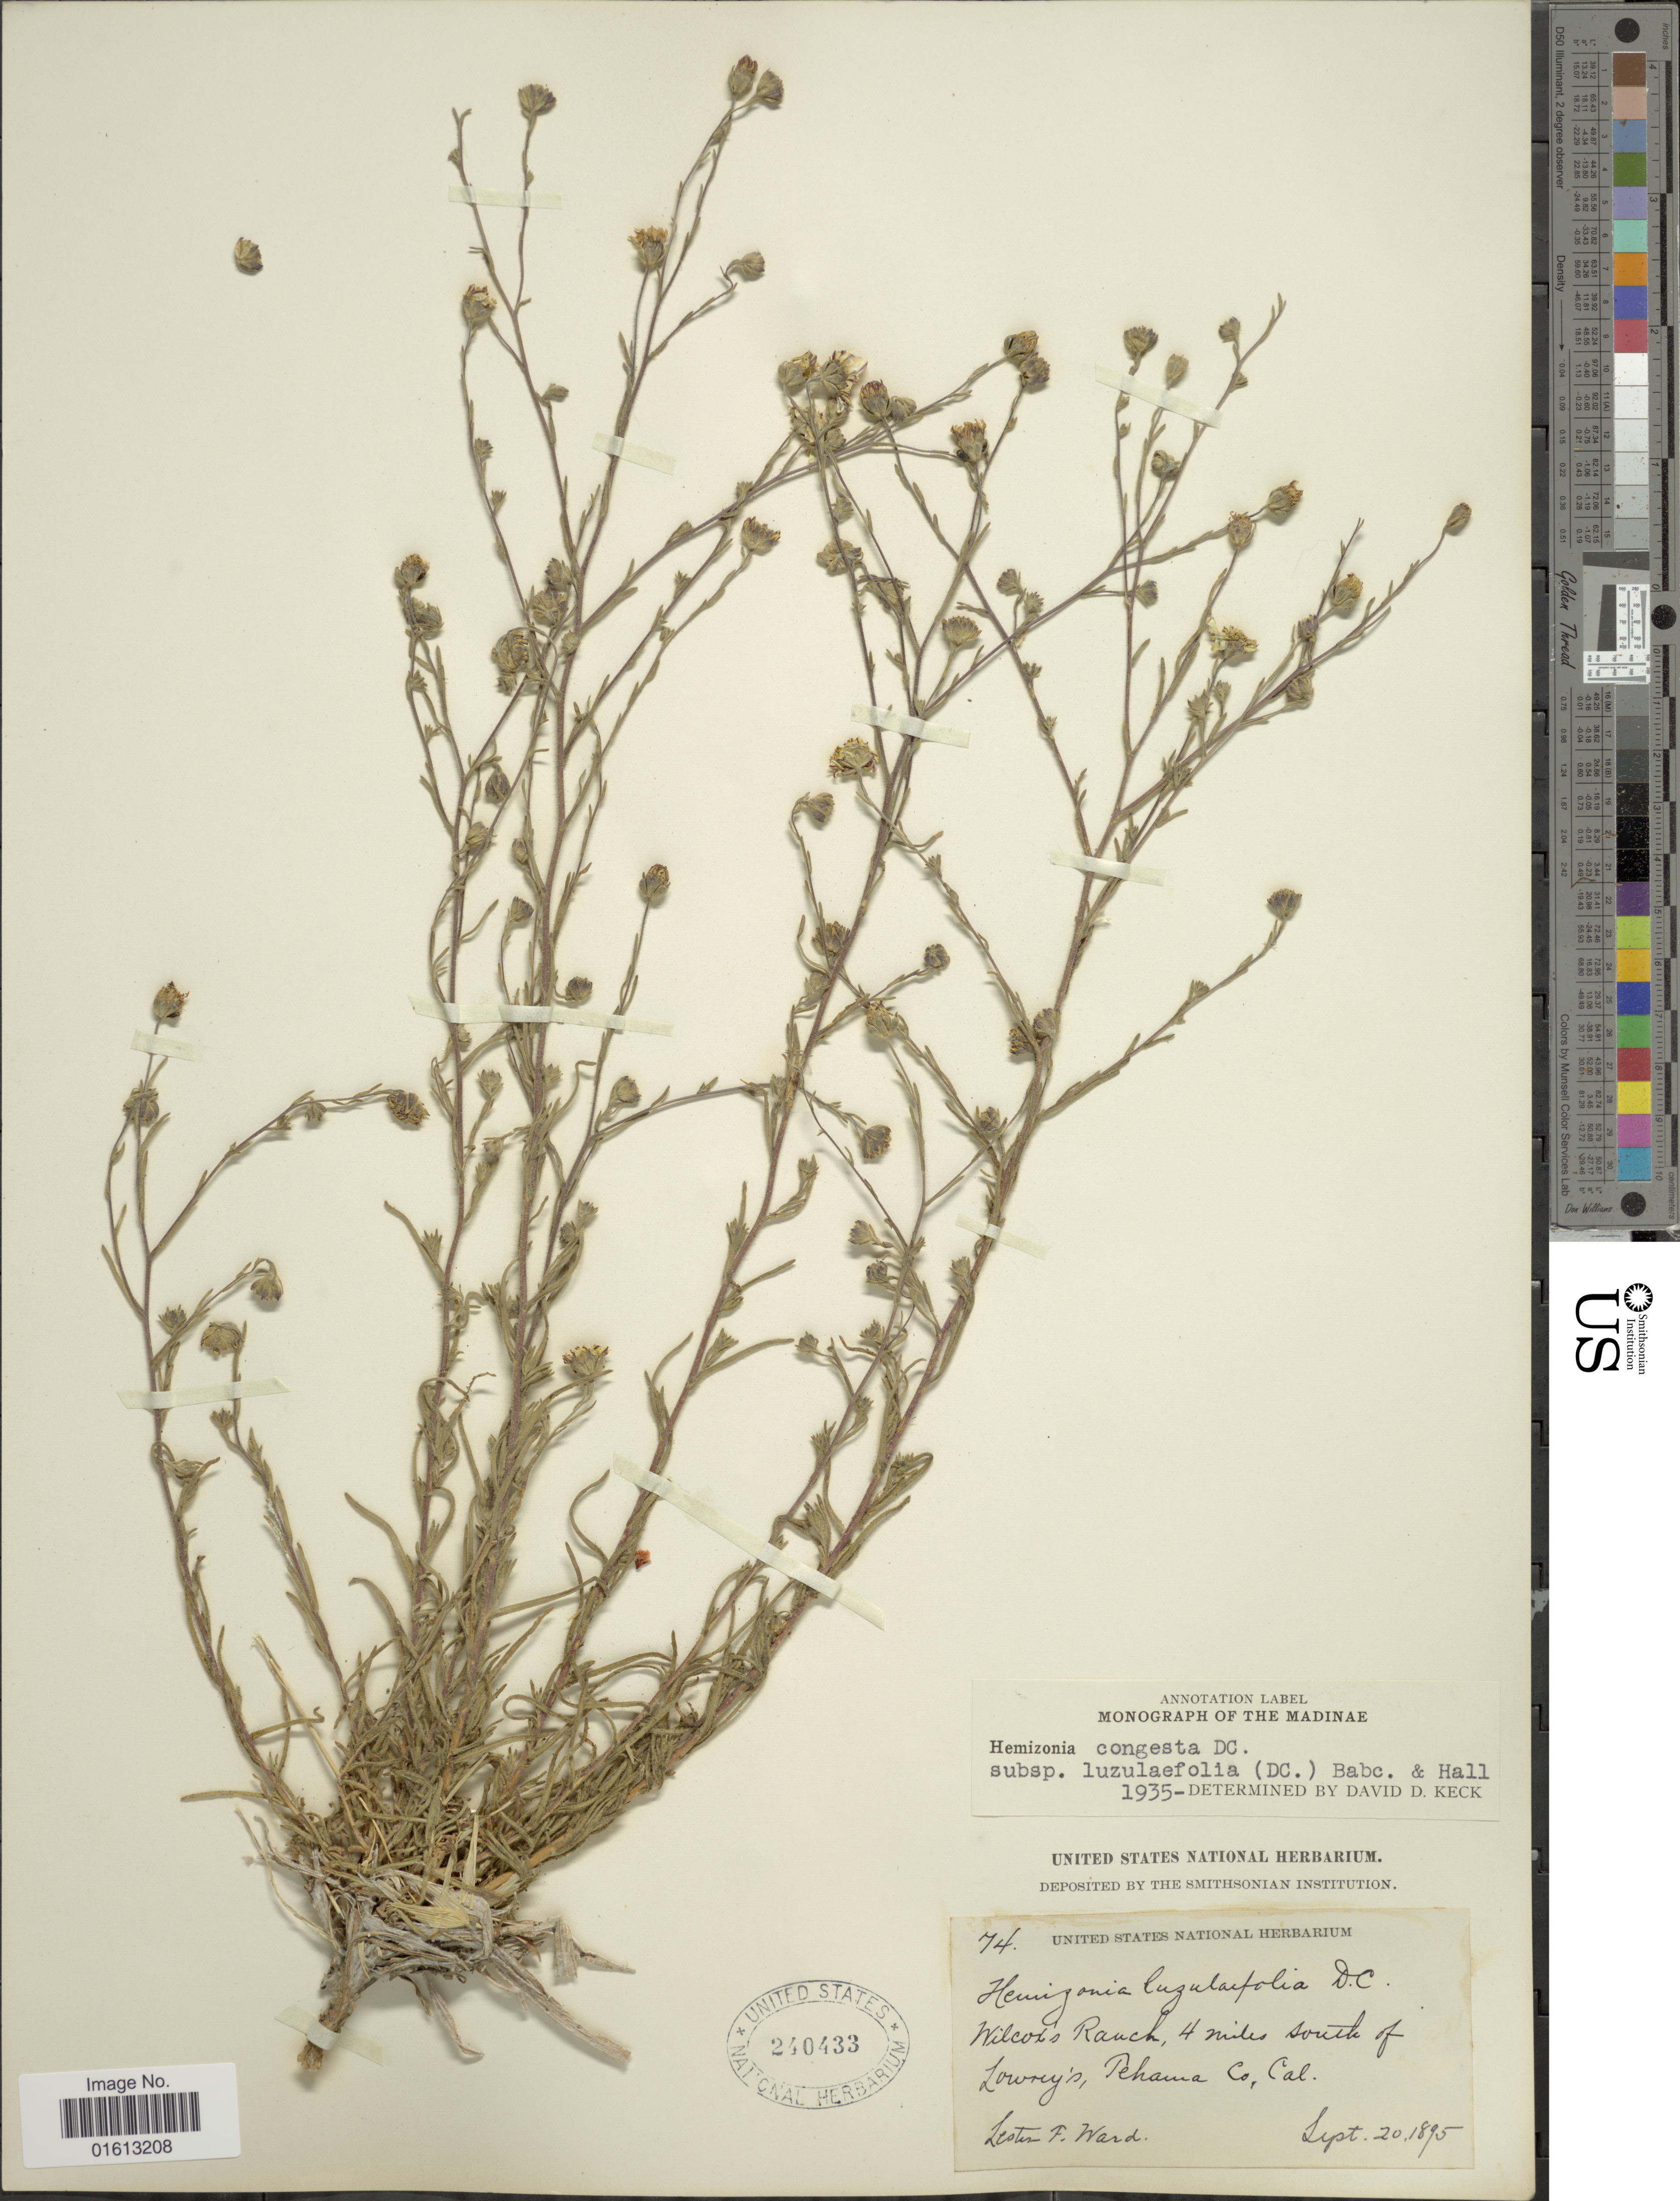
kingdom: Plantae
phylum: Tracheophyta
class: Magnoliopsida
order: Asterales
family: Asteraceae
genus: Hemizonia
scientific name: Hemizonia congesta subsp. luzulaefolia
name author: (DC.) Babc. & H.M. Hall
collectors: L. F. Ward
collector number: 74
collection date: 1895-09-20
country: United States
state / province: California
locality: Wilcox's Ranch, 4 miles south of Lowry's, Tehauna Co. Calif.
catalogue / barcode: US 240433